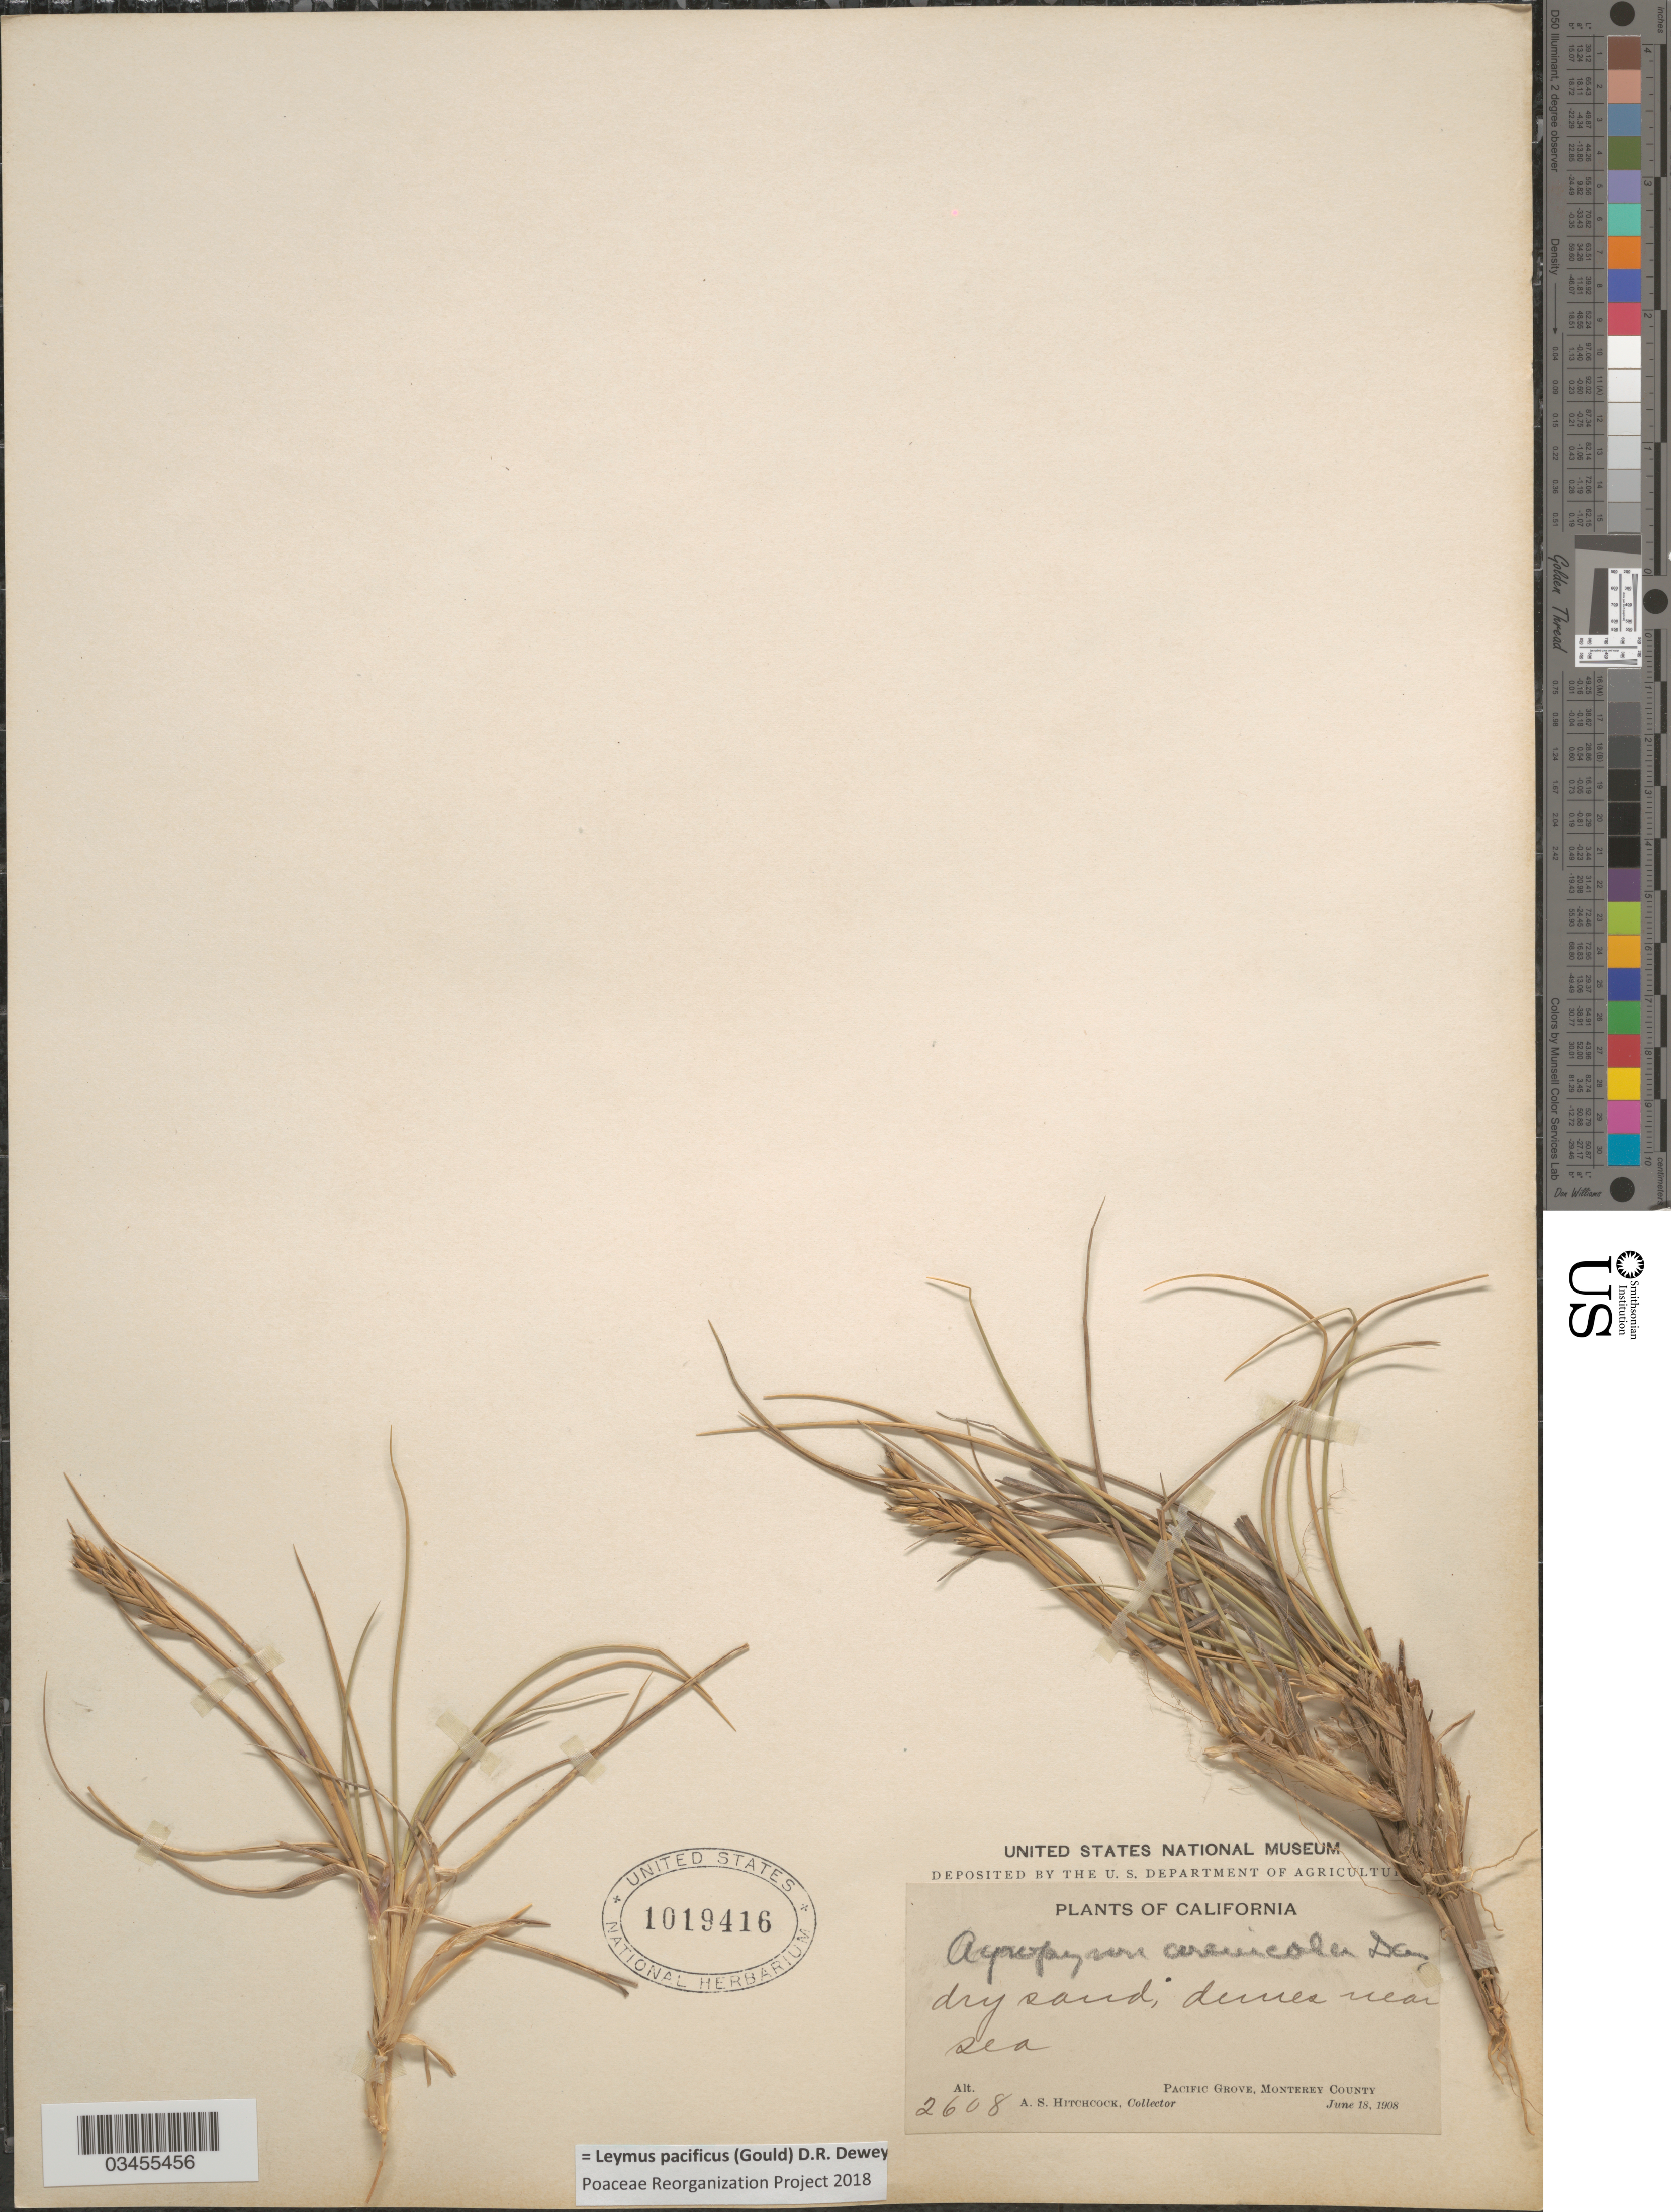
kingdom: Plantae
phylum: Tracheophyta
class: Liliopsida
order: Poales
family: Poaceae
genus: Leymus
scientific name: Leymus salina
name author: (M.E. Jones) Á. Löve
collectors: A. S. Hitchcock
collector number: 2608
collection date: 1908-06-18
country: United States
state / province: California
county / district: Monterey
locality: Dry sand, dunes near sea. Pacific Grove, Monterey County.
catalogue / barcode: US 1019416